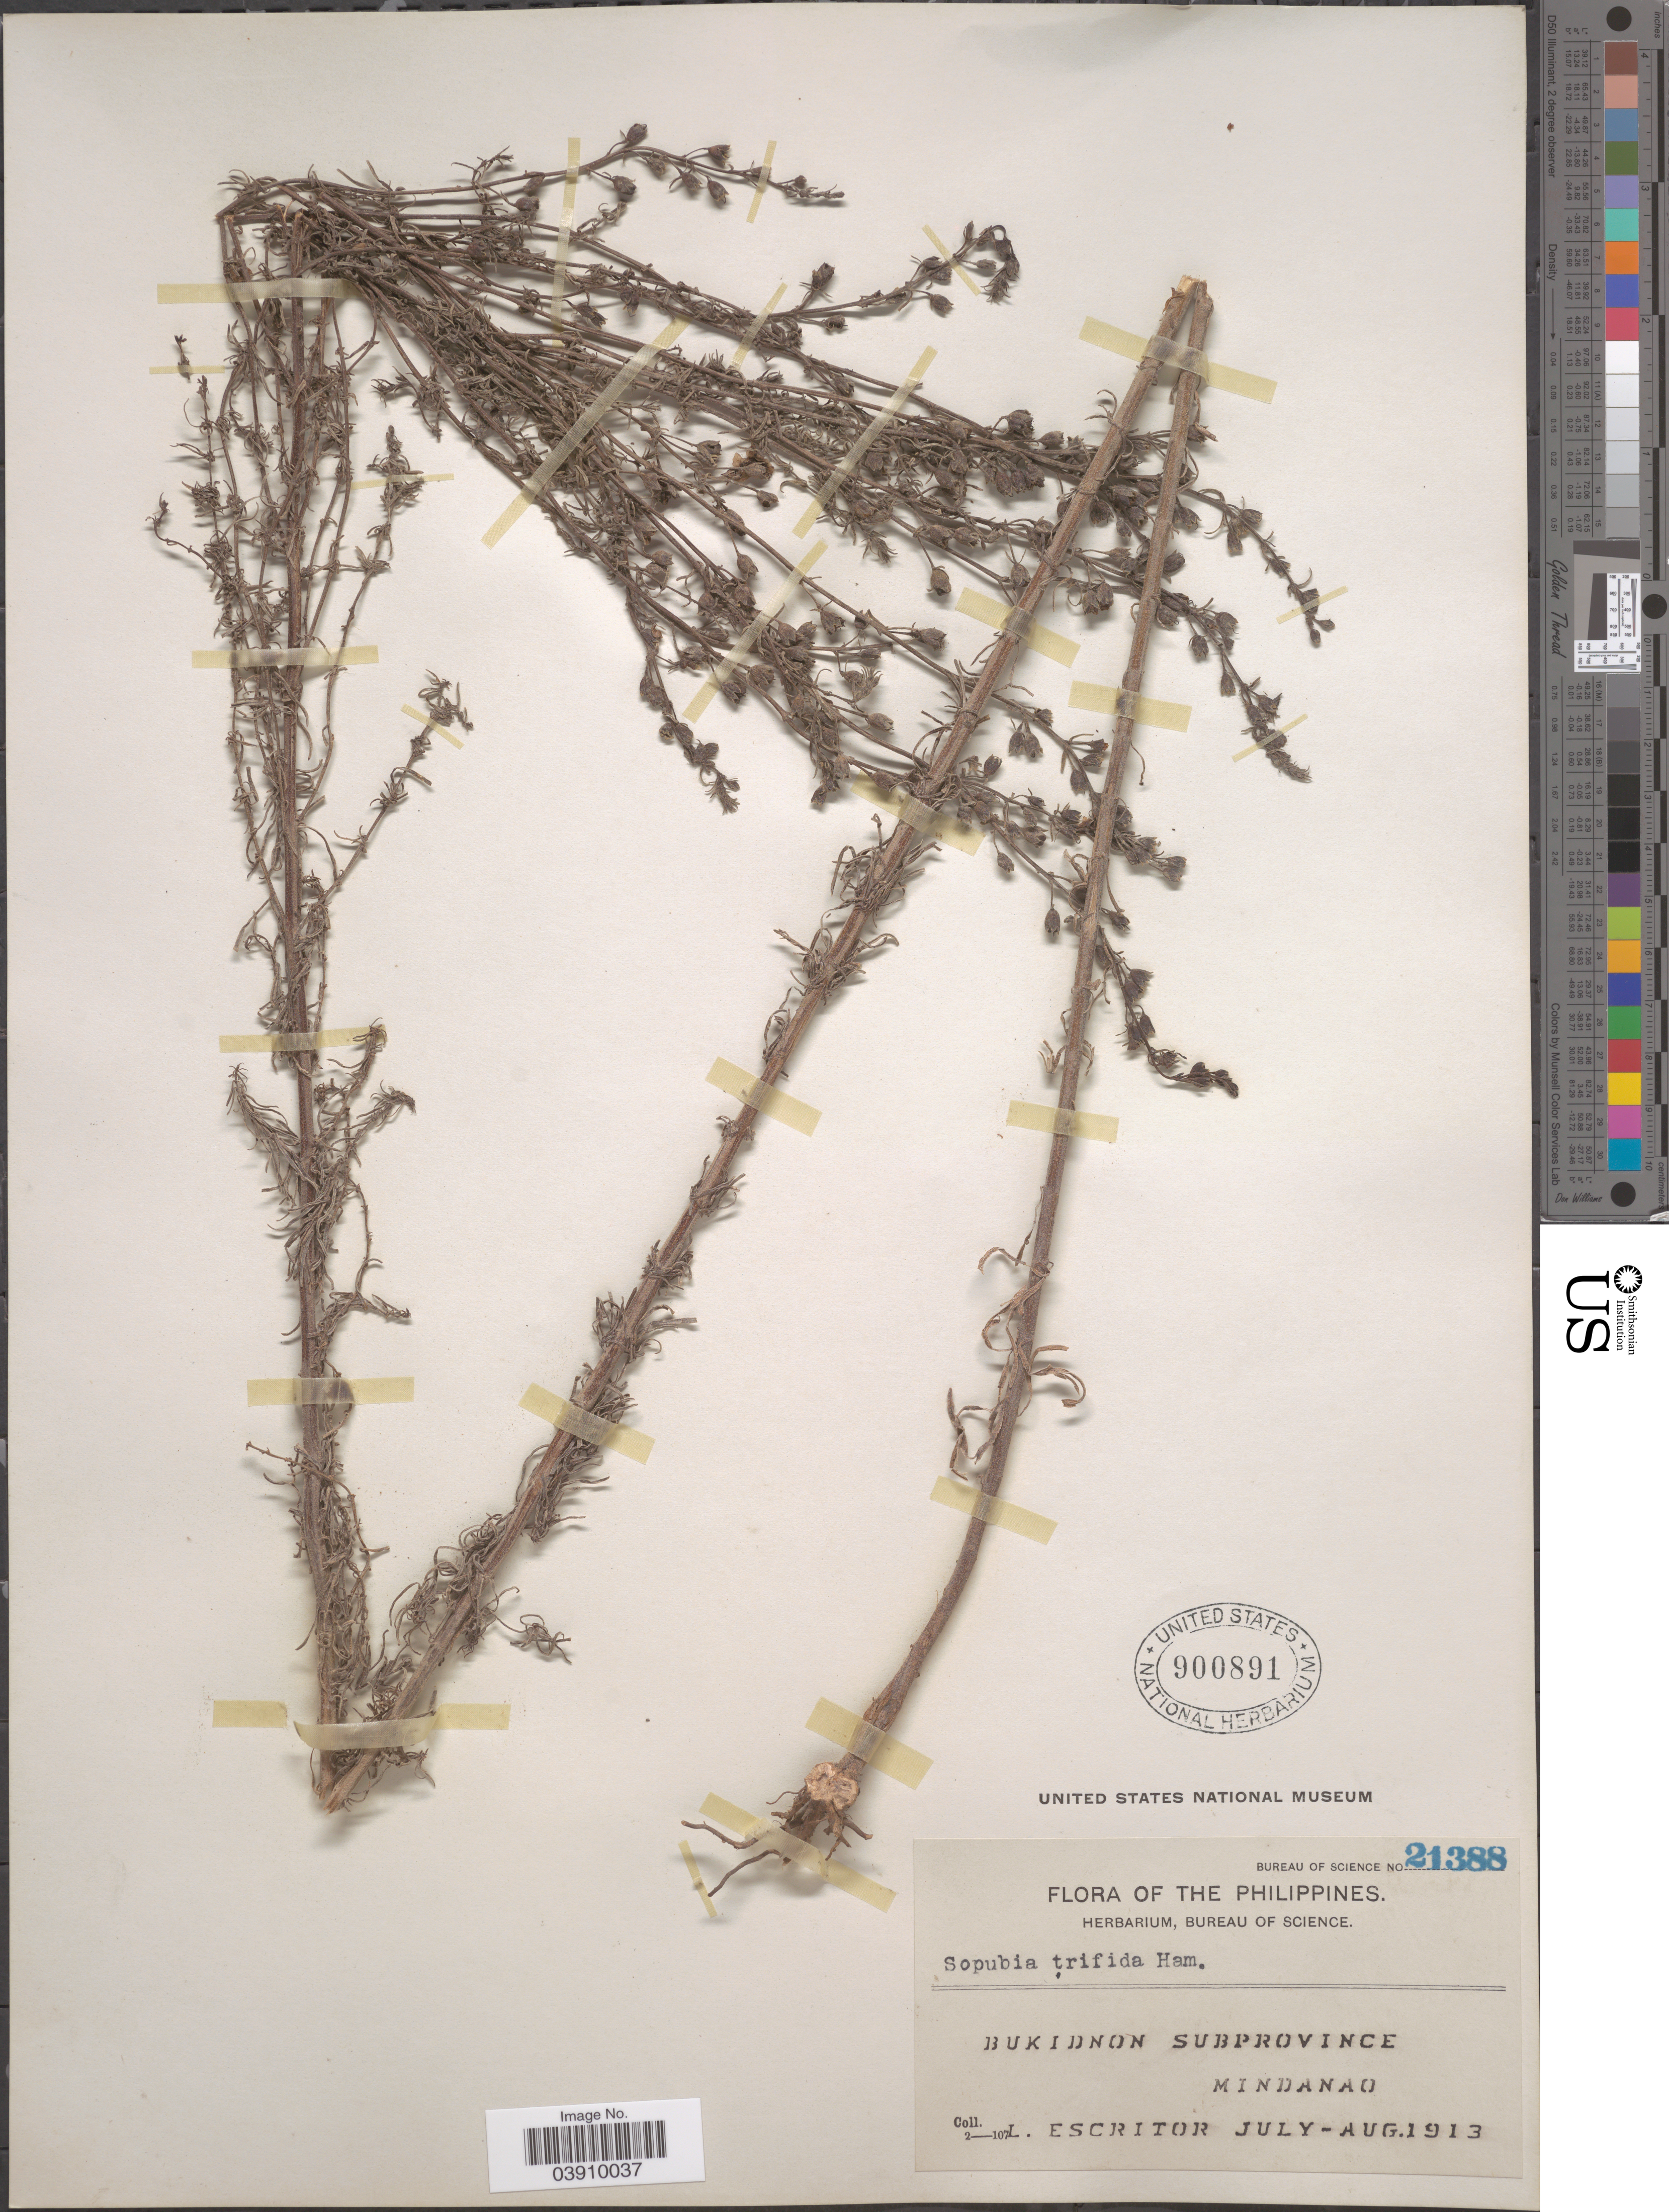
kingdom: Plantae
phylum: Tracheophyta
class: Magnoliopsida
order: Lamiales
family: Orobanchaceae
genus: Sopubia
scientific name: Sopubia trifida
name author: Buch.-Ham. ex D. Don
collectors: L. Escritor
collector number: Bureau of Science 21388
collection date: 1913-07/1913-08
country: Philippines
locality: Bukidnon Subprovince. Mindanao.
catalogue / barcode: US 900891